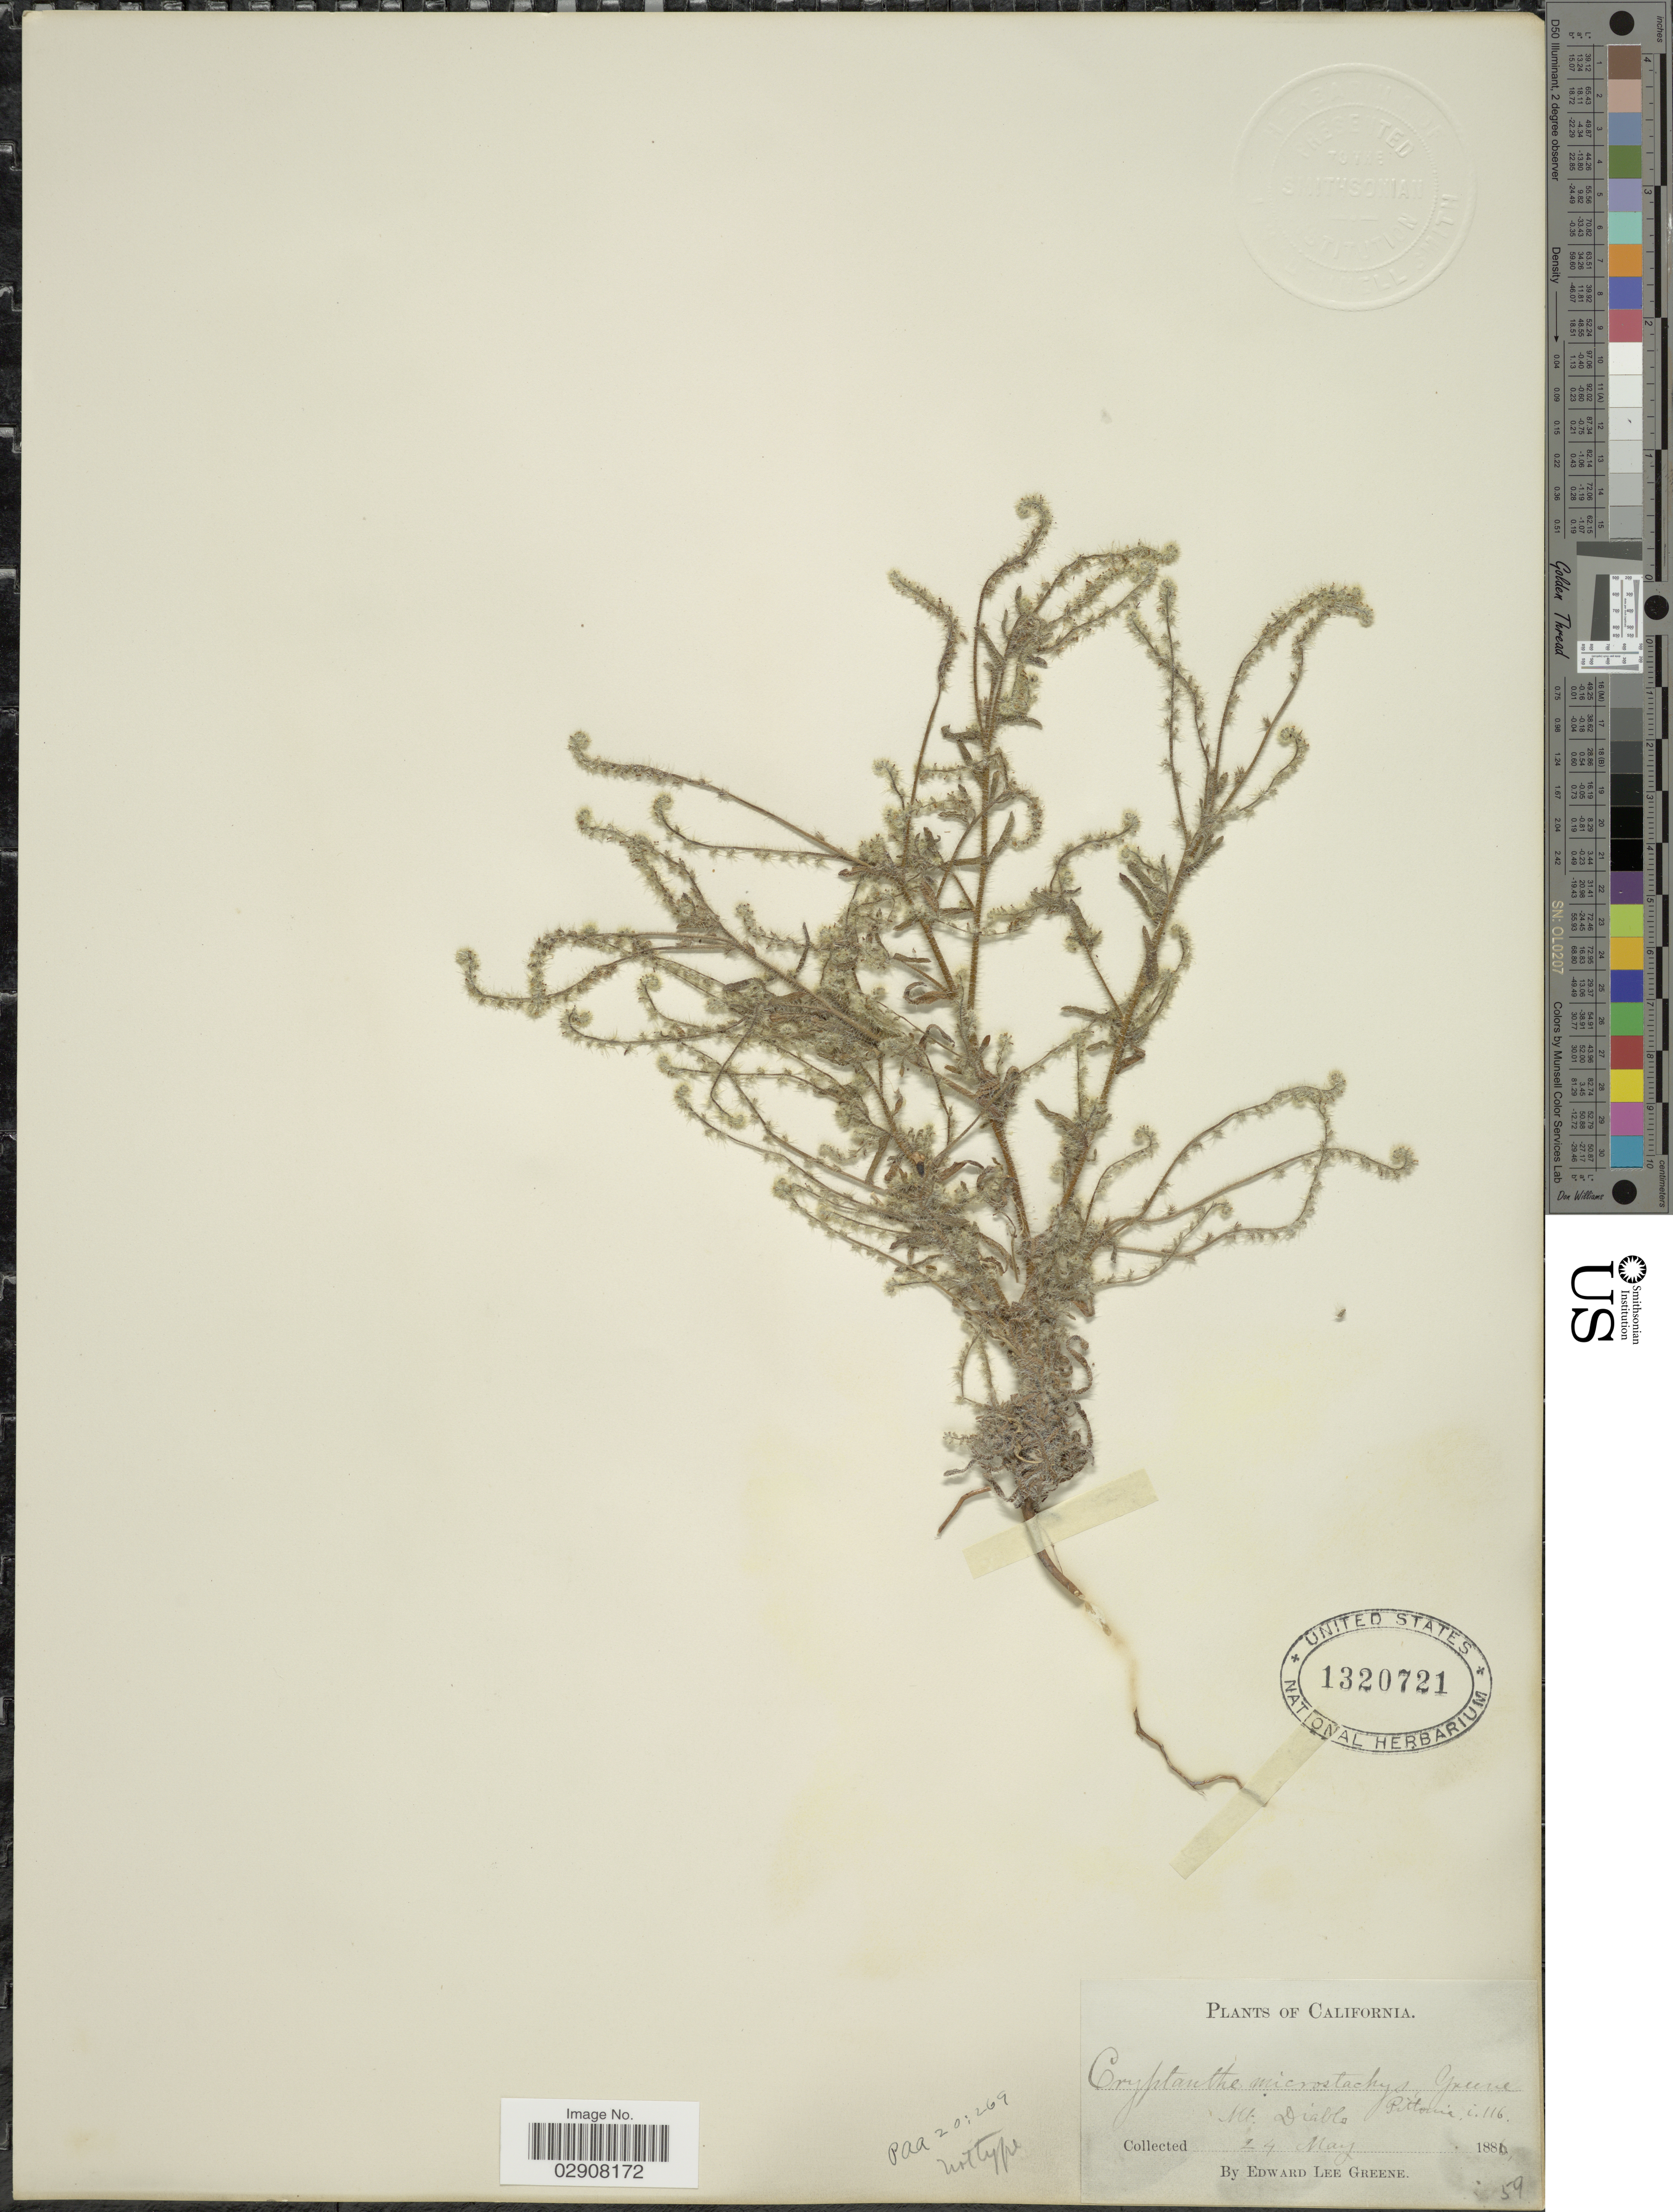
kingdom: Plantae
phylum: Tracheophyta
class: Magnoliopsida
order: Boraginales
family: Boraginaceae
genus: Cryptantha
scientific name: Cryptantha microstachys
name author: (Greene ex A. Gray) Greene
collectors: E. L. Greene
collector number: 59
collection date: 1886-05-24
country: United States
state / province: California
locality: Mt. Diablo.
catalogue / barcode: US 1320721